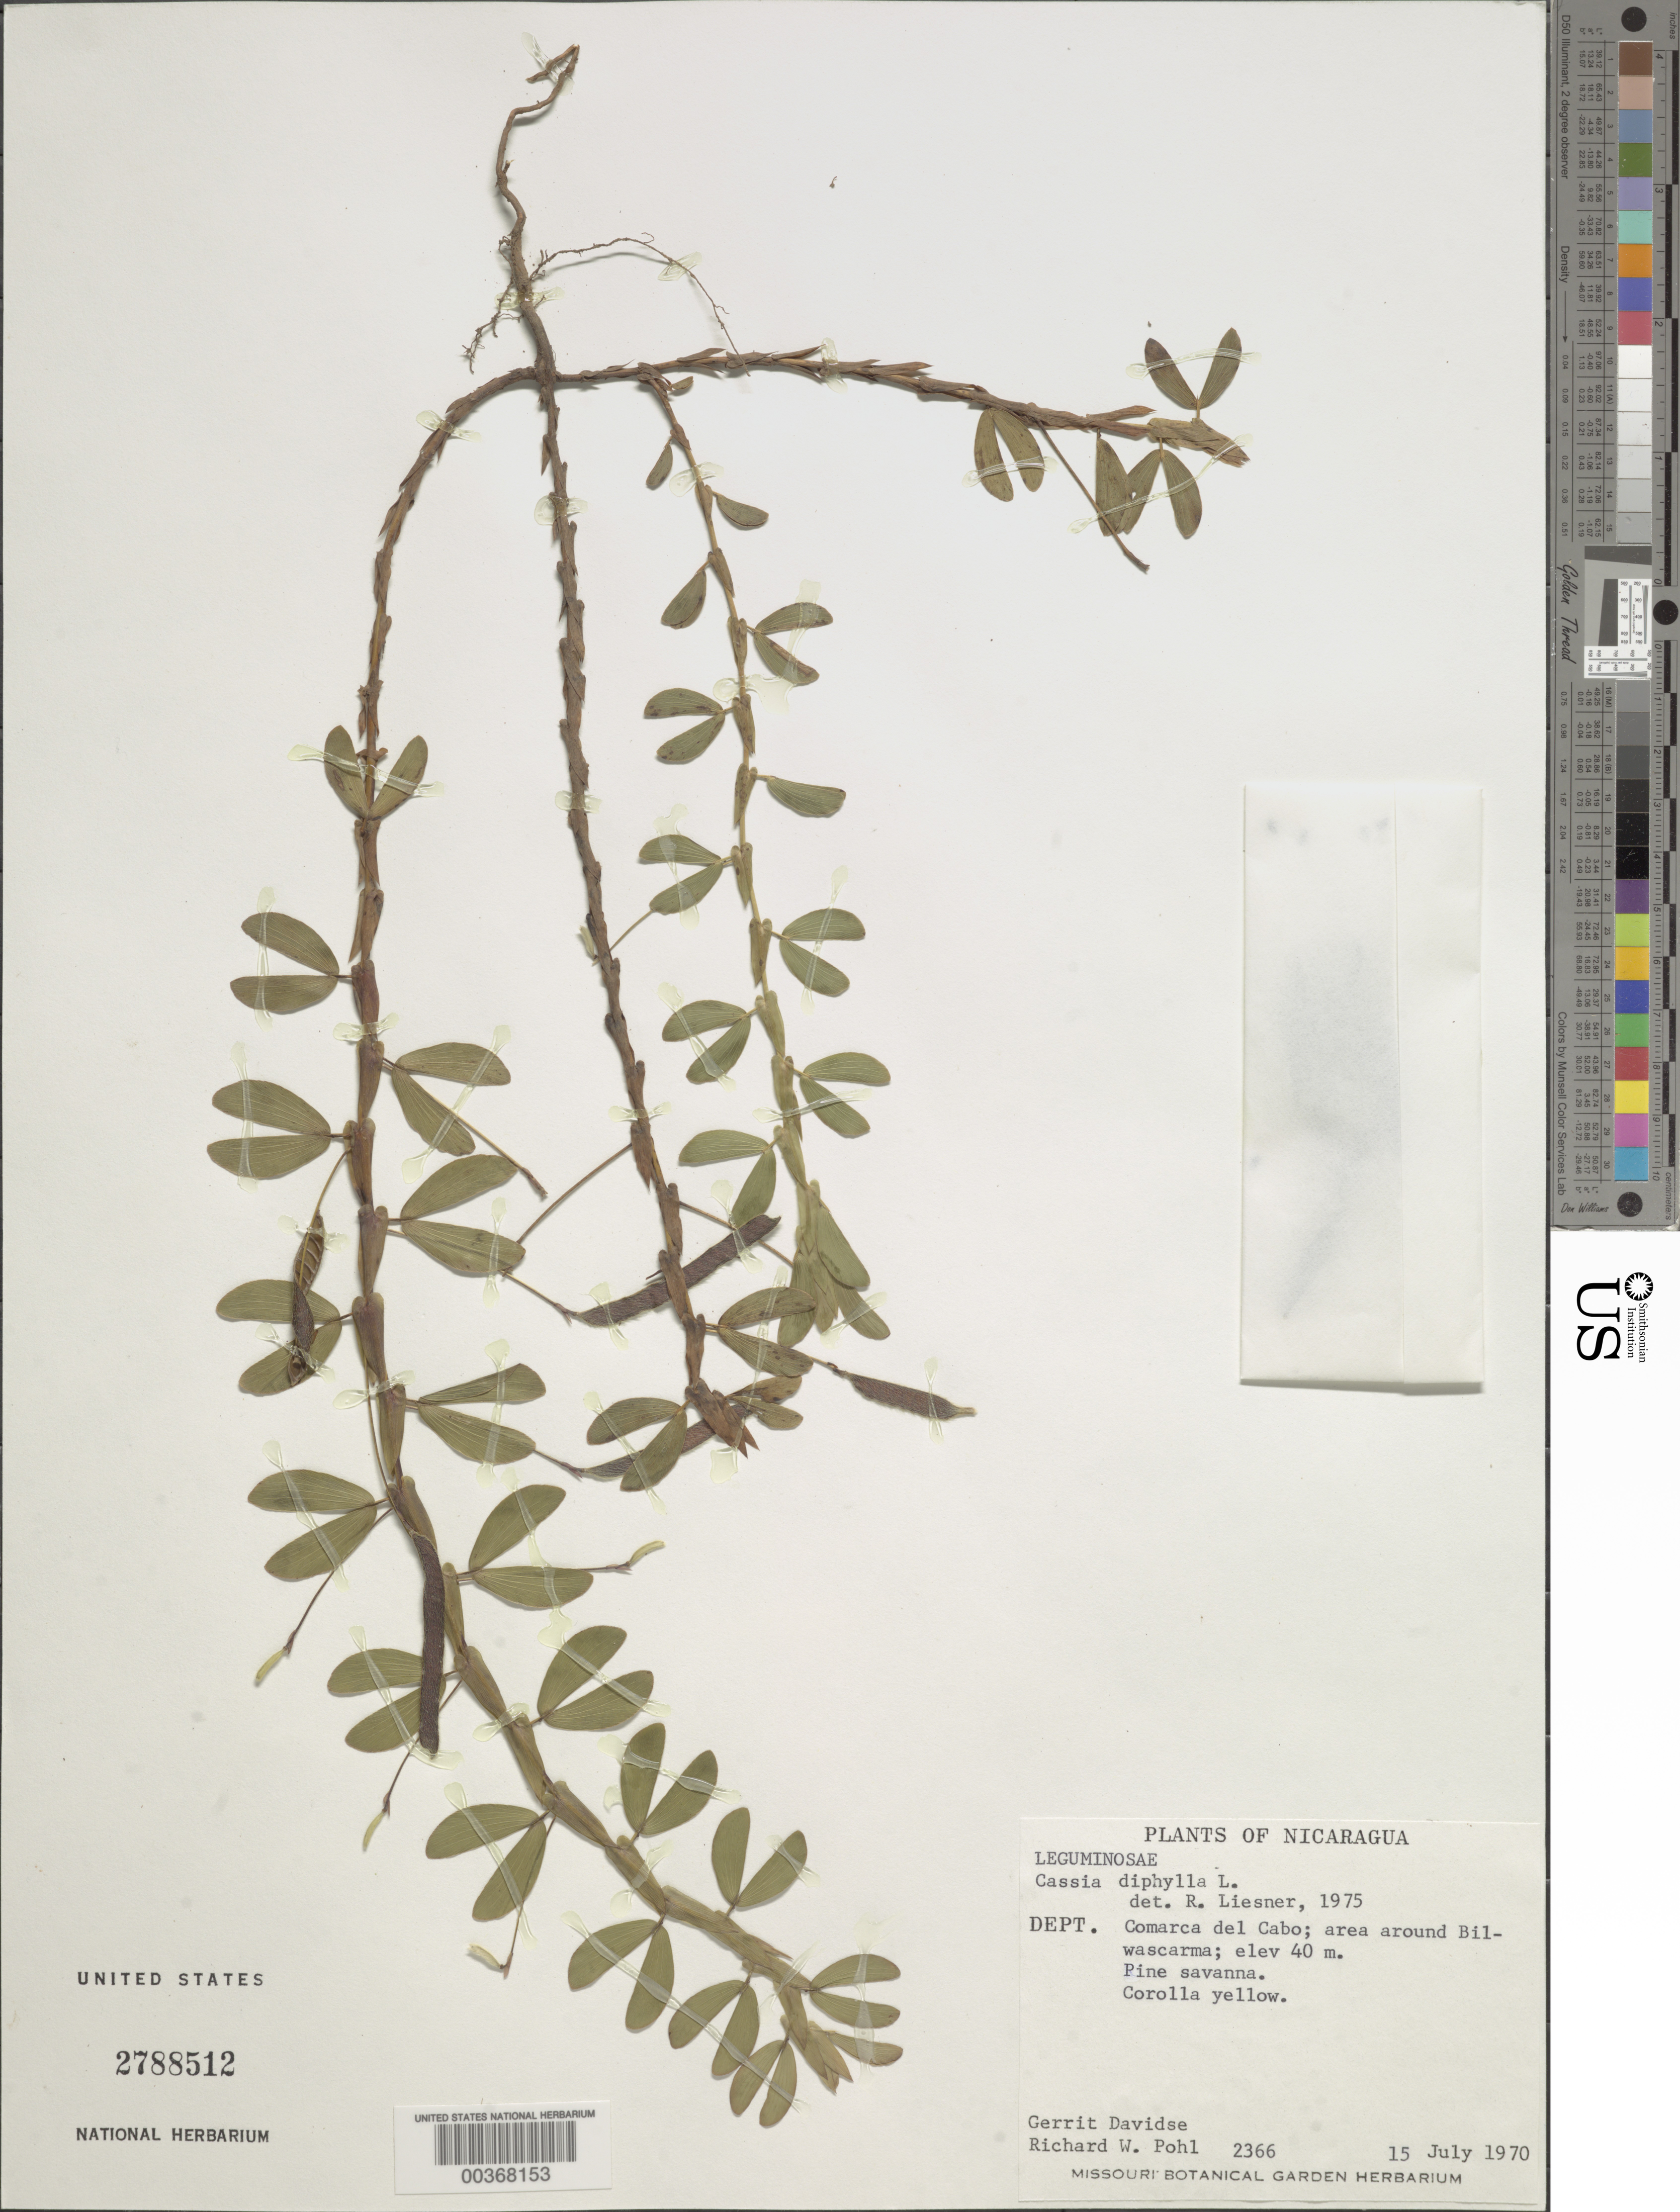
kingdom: Plantae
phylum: Tracheophyta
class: Magnoliopsida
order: Fabales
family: Fabaceae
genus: Chamaecrista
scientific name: Chamaecrista diphylla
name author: (L.) Greene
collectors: G. Davidse & R. W. Pohl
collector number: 2366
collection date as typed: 15 Jul 1970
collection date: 1970-07-15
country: Nicaragua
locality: Comarca del cabo; area around bilwascarma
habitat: Pine savanna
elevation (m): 40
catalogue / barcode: US 2788512